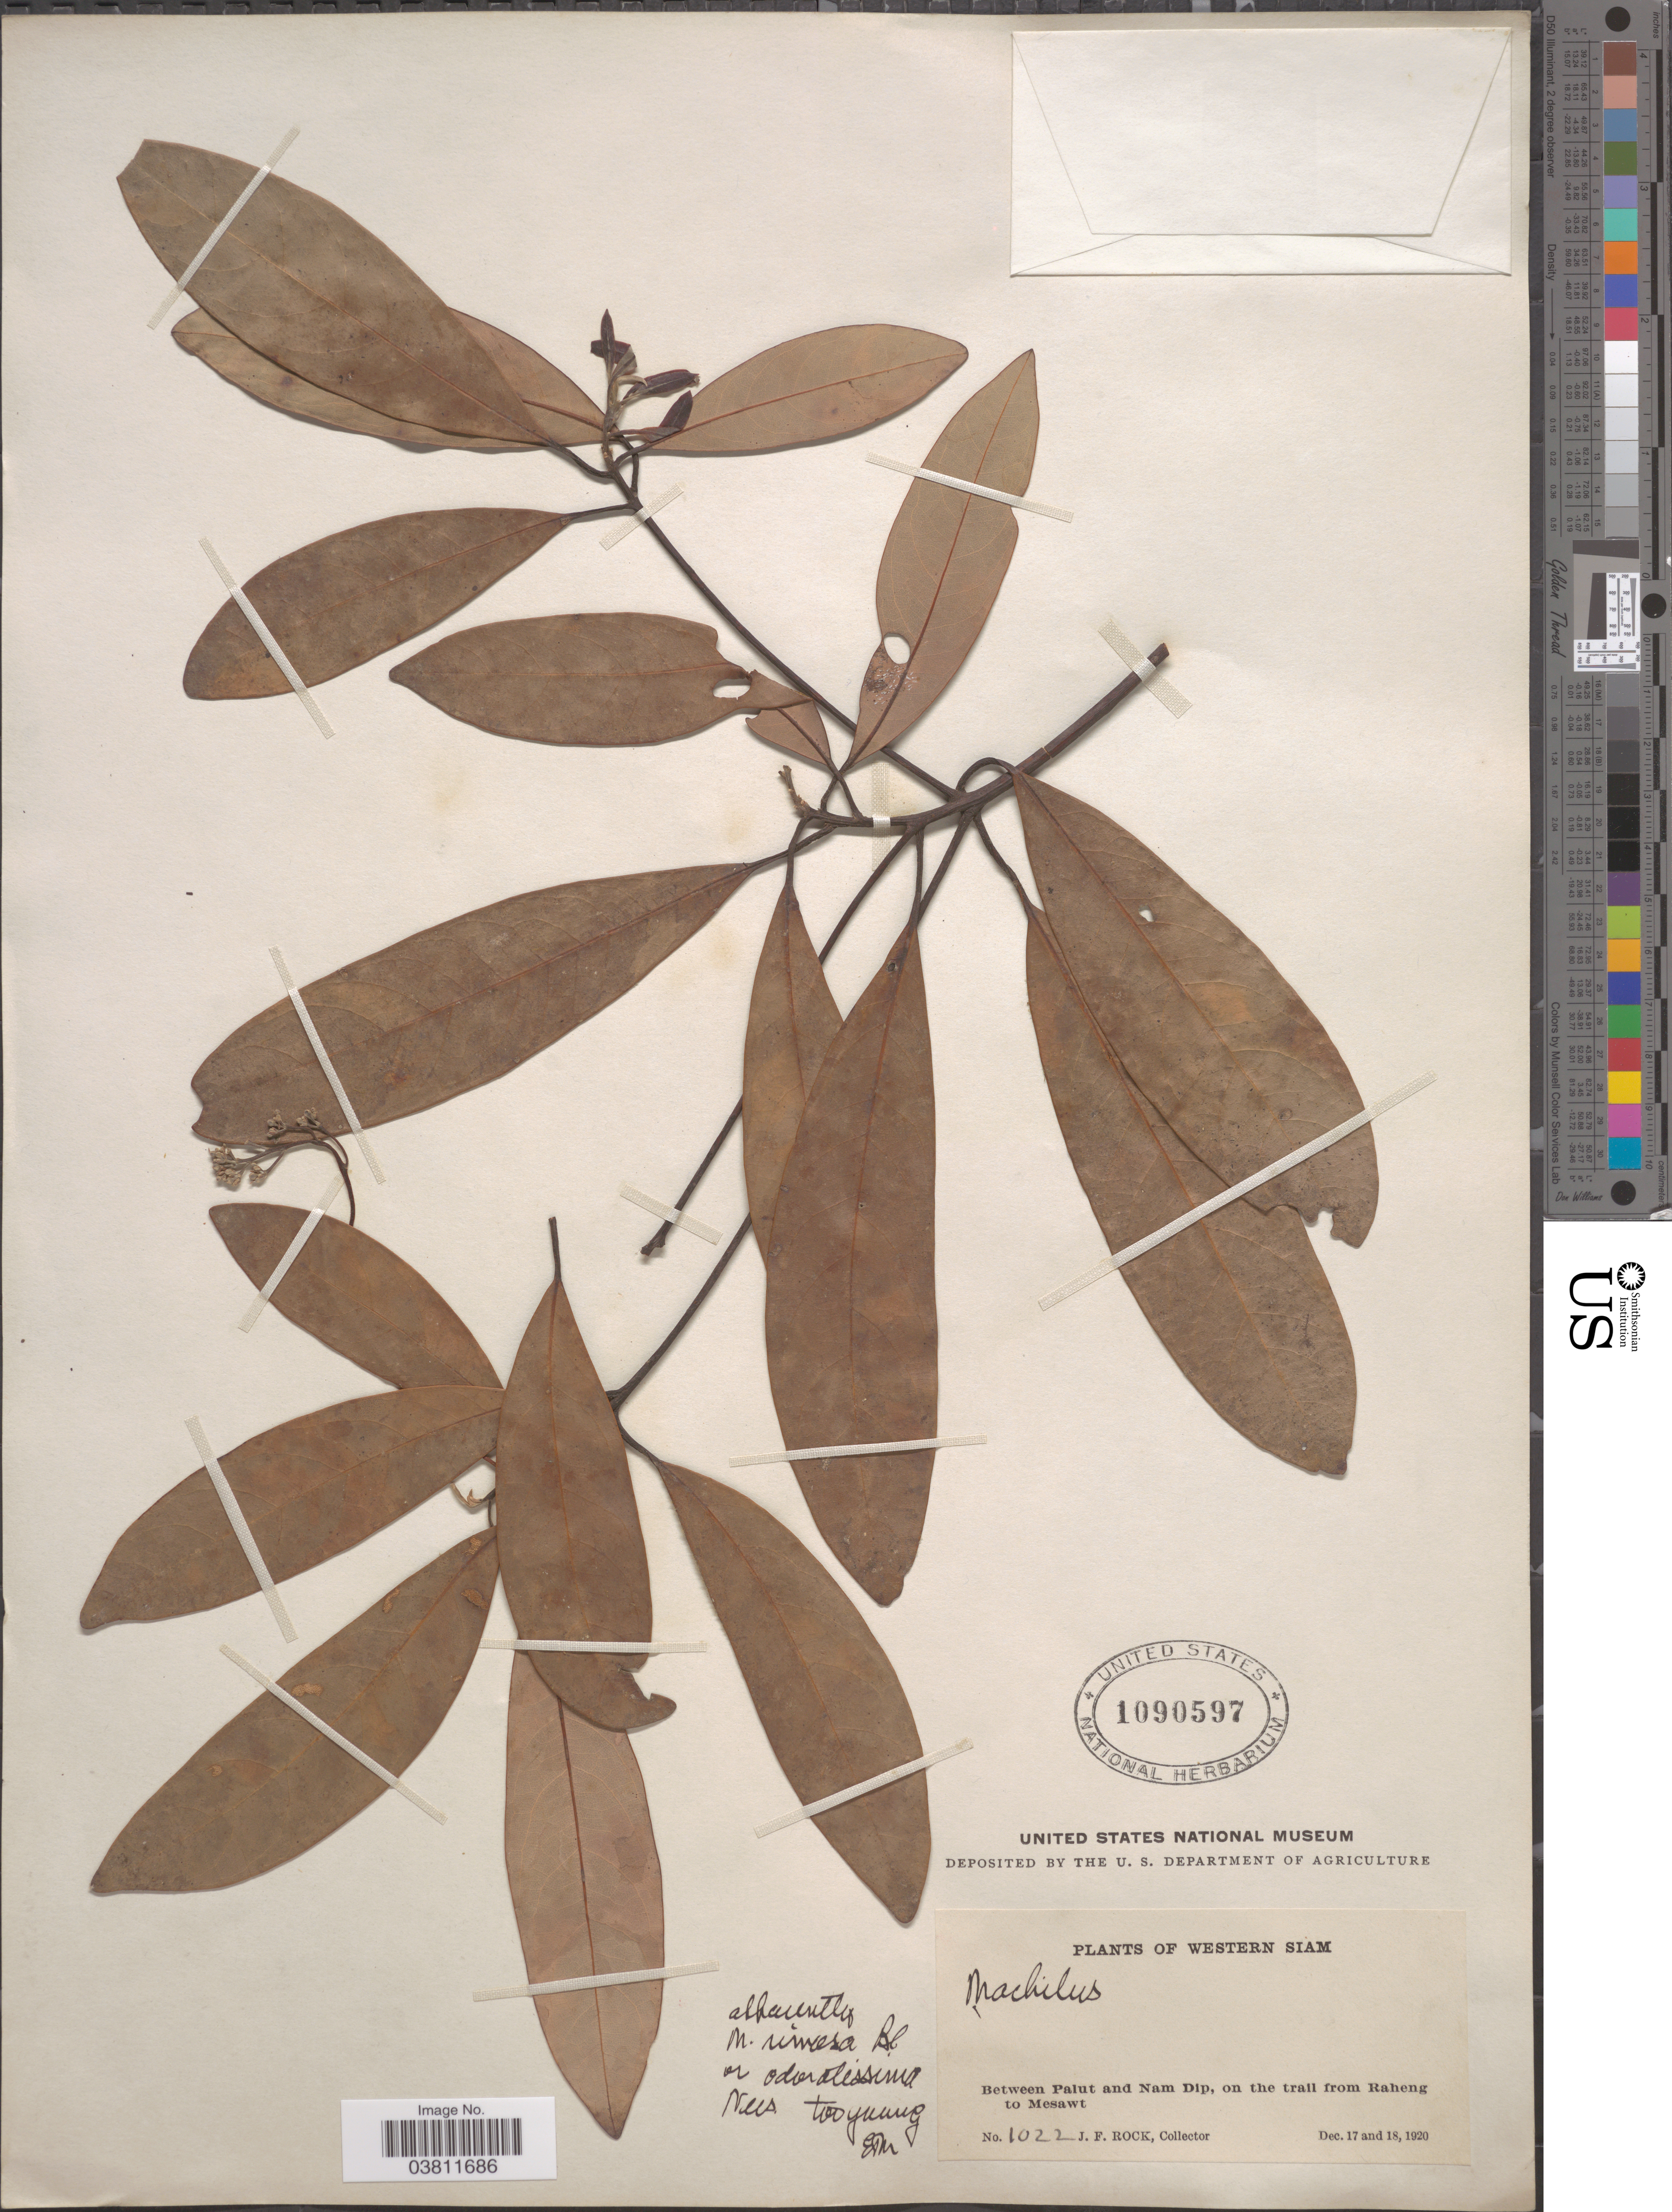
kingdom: Plantae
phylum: Tracheophyta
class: Magnoliopsida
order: Laurales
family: Lauraceae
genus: Machilus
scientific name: Machilus rimosa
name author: (Blume) Blume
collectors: J. Rock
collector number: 1022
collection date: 1925-12-17/1925-12-18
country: Thailand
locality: Western Siam. Between Palut and Nam Dip, on the trail from Raheng to Mesawt.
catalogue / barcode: US 1090597